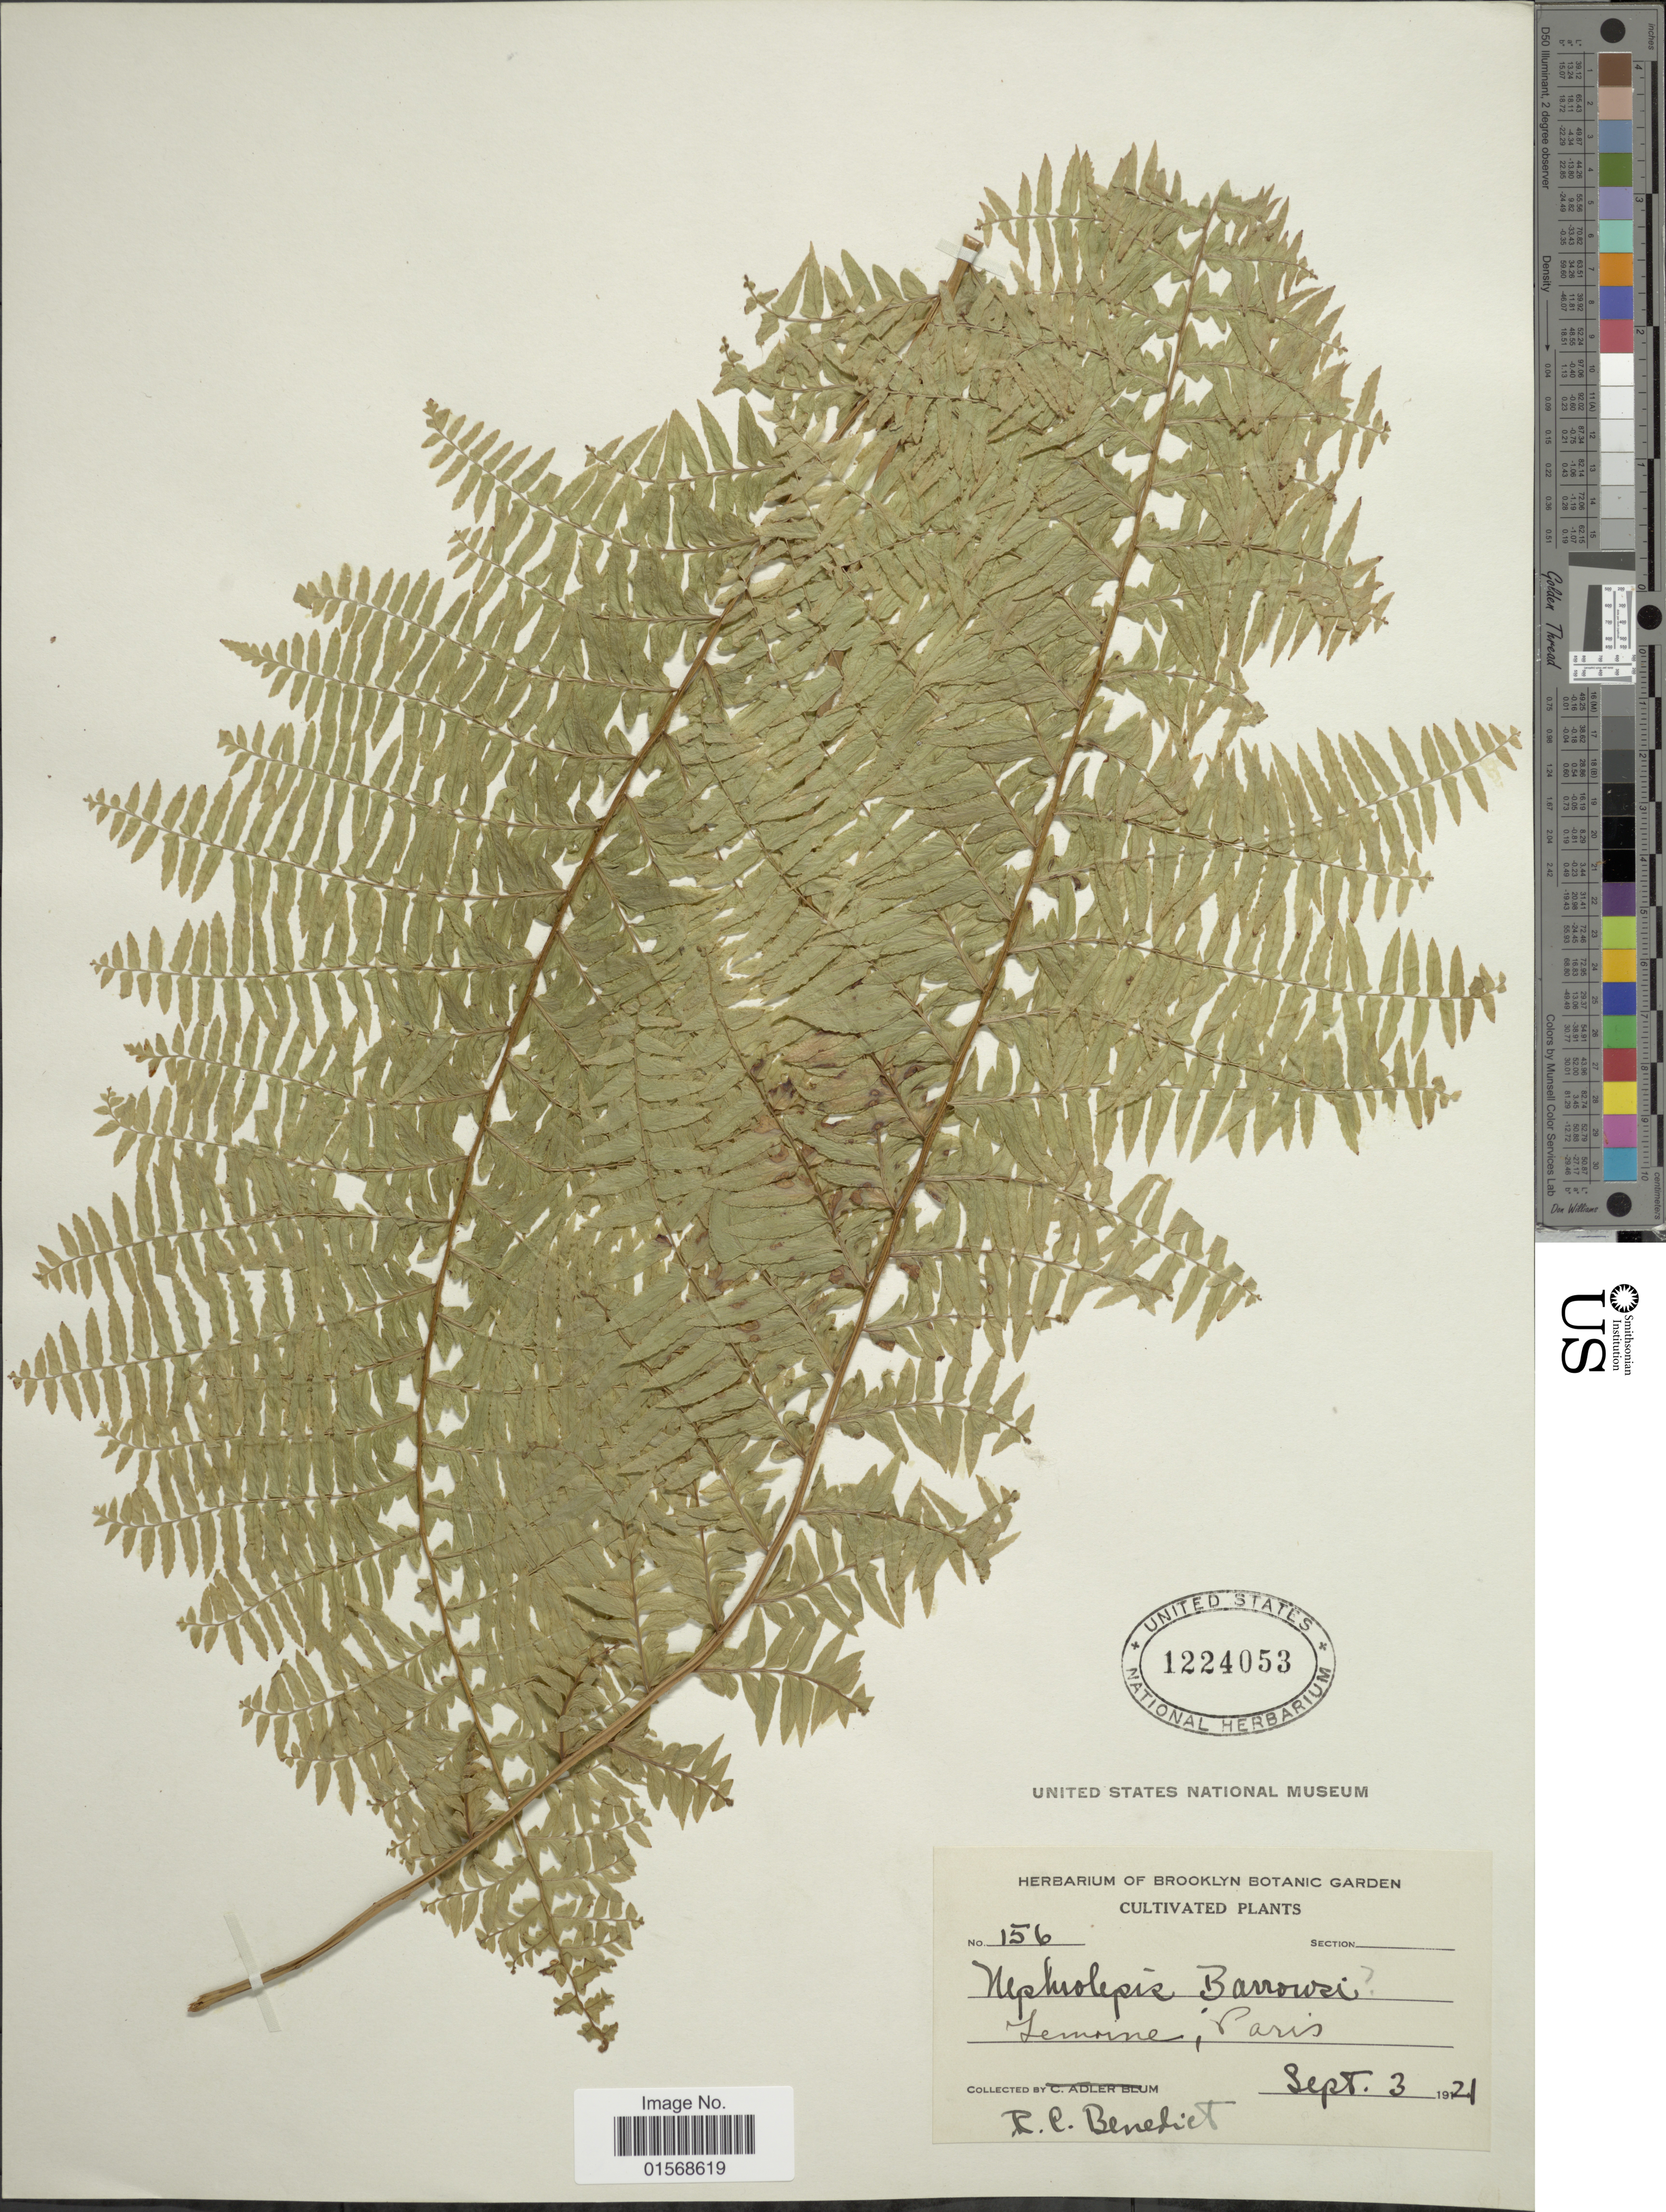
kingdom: Plantae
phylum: Tracheophyta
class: Polypodiopsida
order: Polypodiales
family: Nephrolepidaceae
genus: Nephrolepis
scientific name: Nephrolepis 'Barrows'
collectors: R. C. Benedict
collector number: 156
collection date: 1921-09-03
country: France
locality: Jemoine, Paris [interpreted]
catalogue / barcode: US 1224053